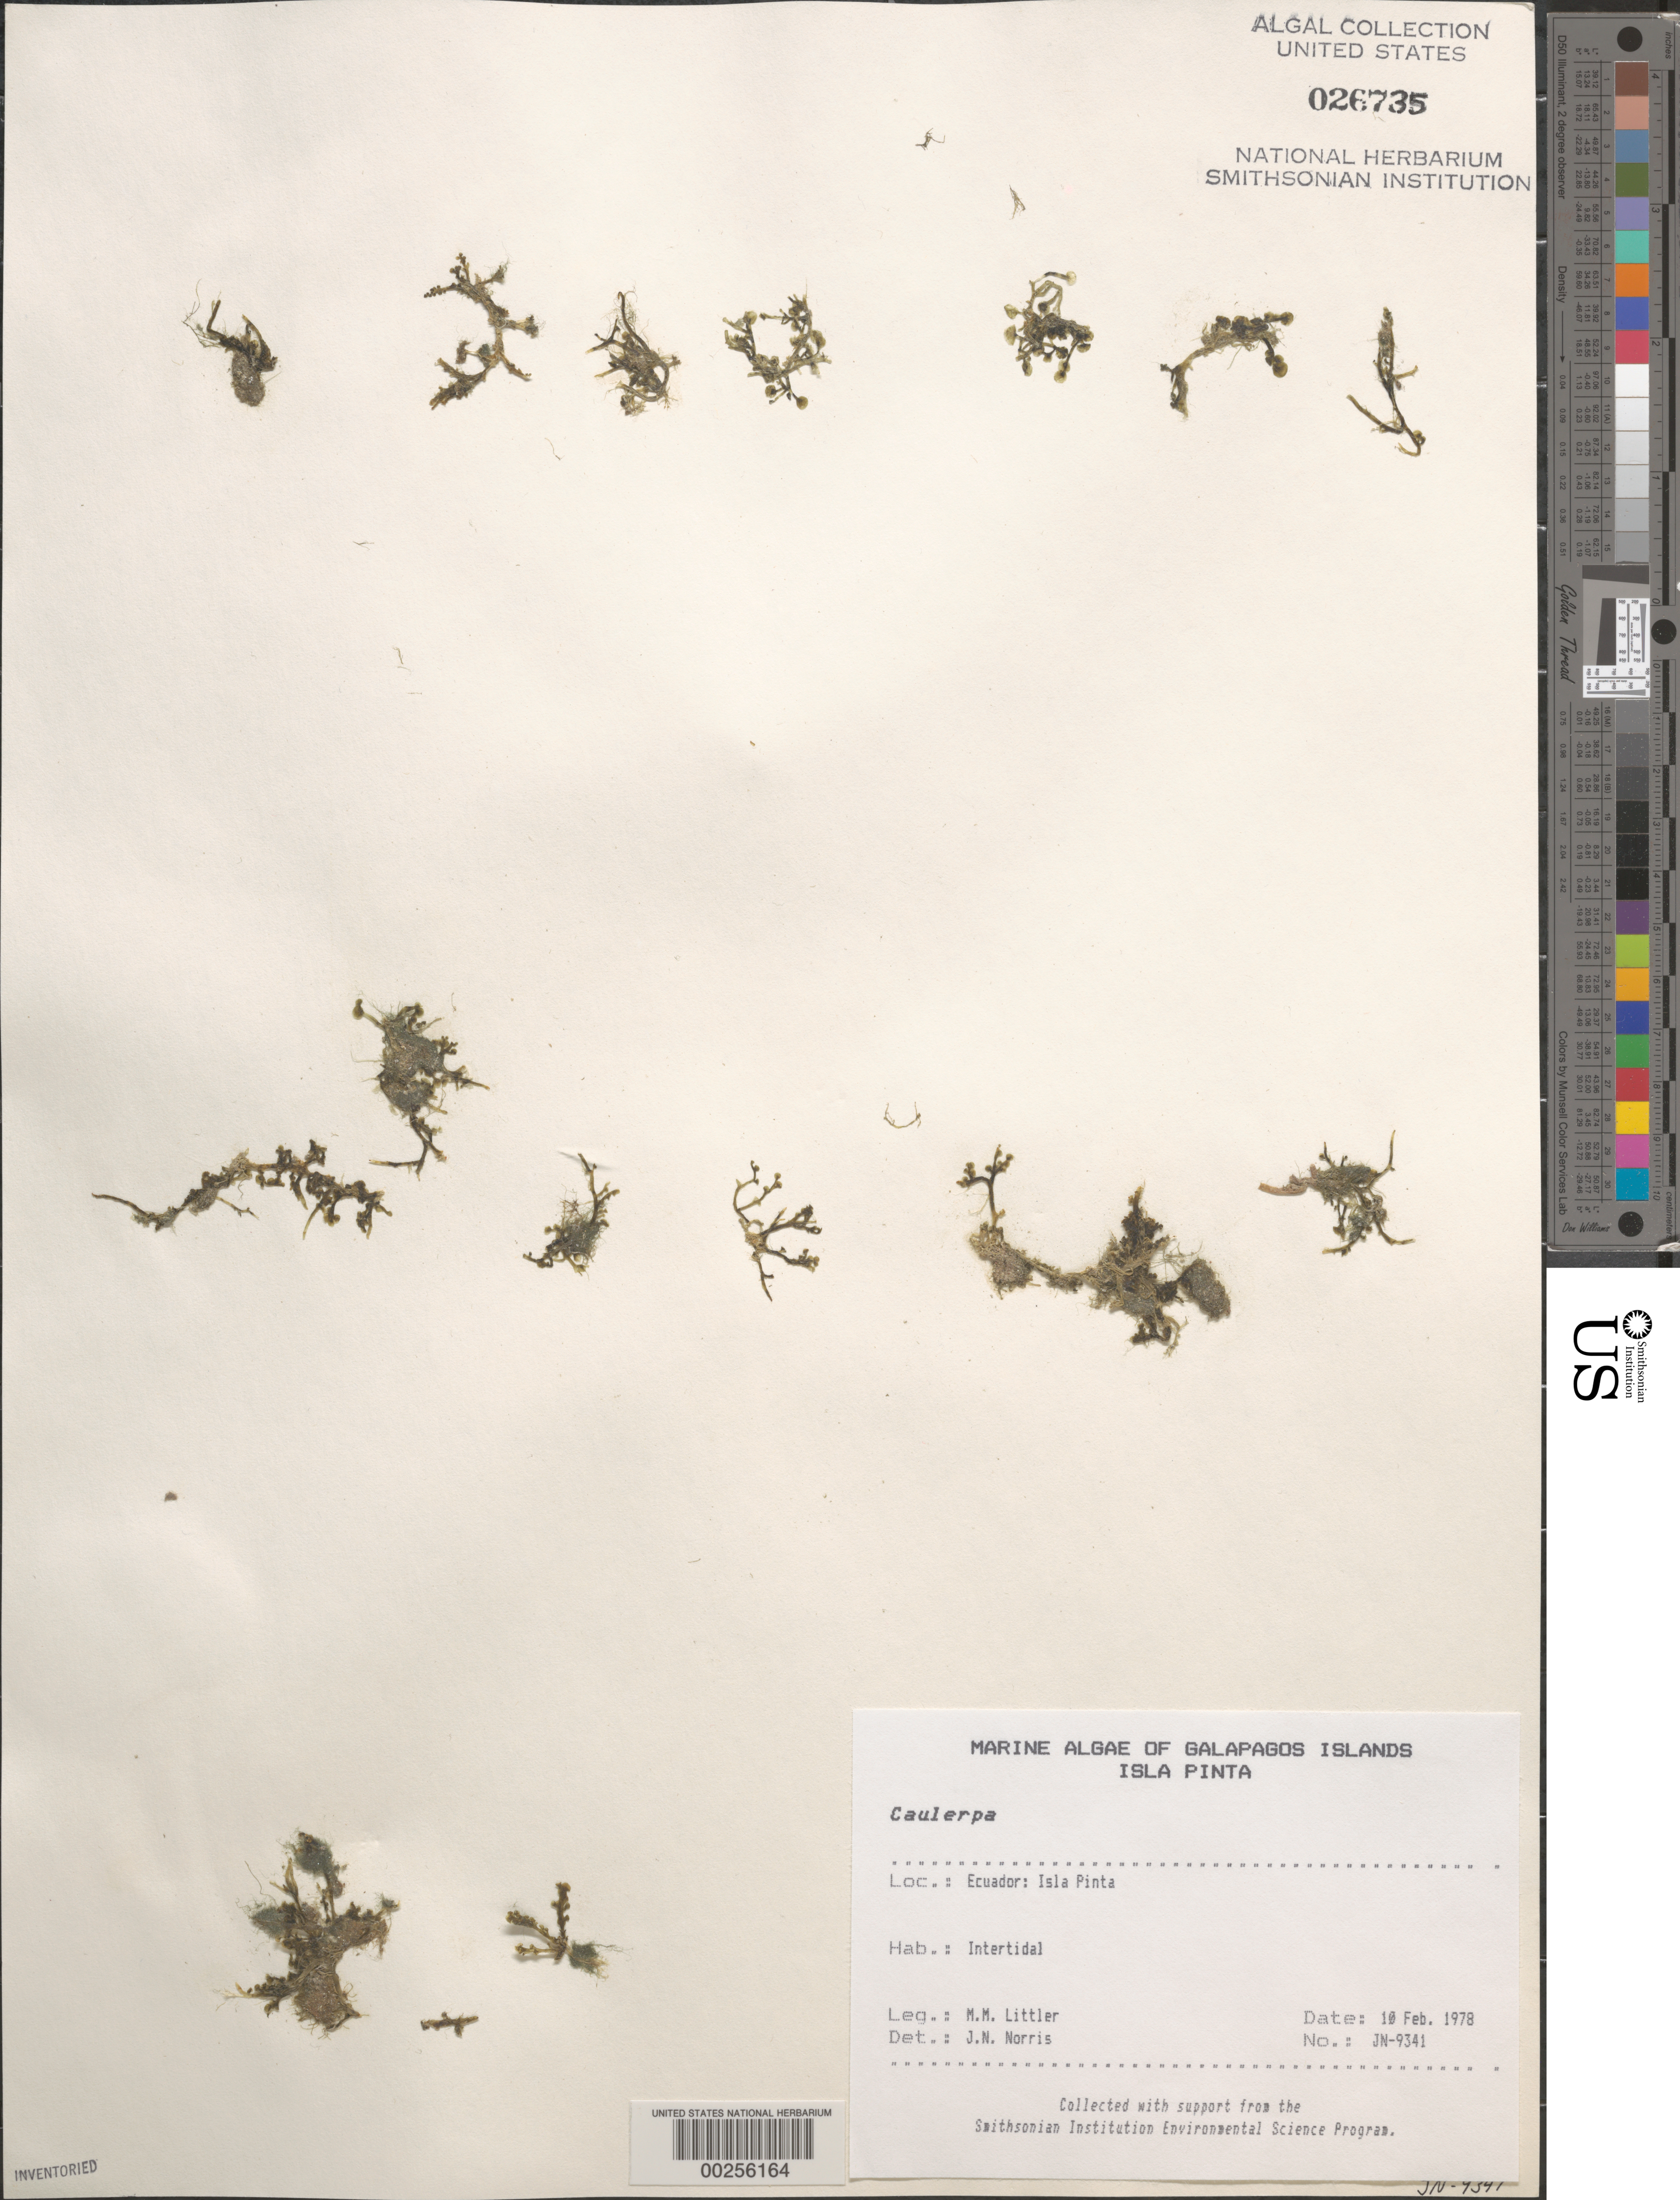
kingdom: Plantae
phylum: Chlorophyta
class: Ulvophyceae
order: Bryopsidales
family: Caulerpaceae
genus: Caulerpa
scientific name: Caulerpa sp.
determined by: Norris, James N.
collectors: M. M. Littler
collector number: Jn-9341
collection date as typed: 10 Feb 1978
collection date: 1978-02-10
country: Ecuador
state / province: Colón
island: Pinta [Abingdon]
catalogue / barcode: US 26735